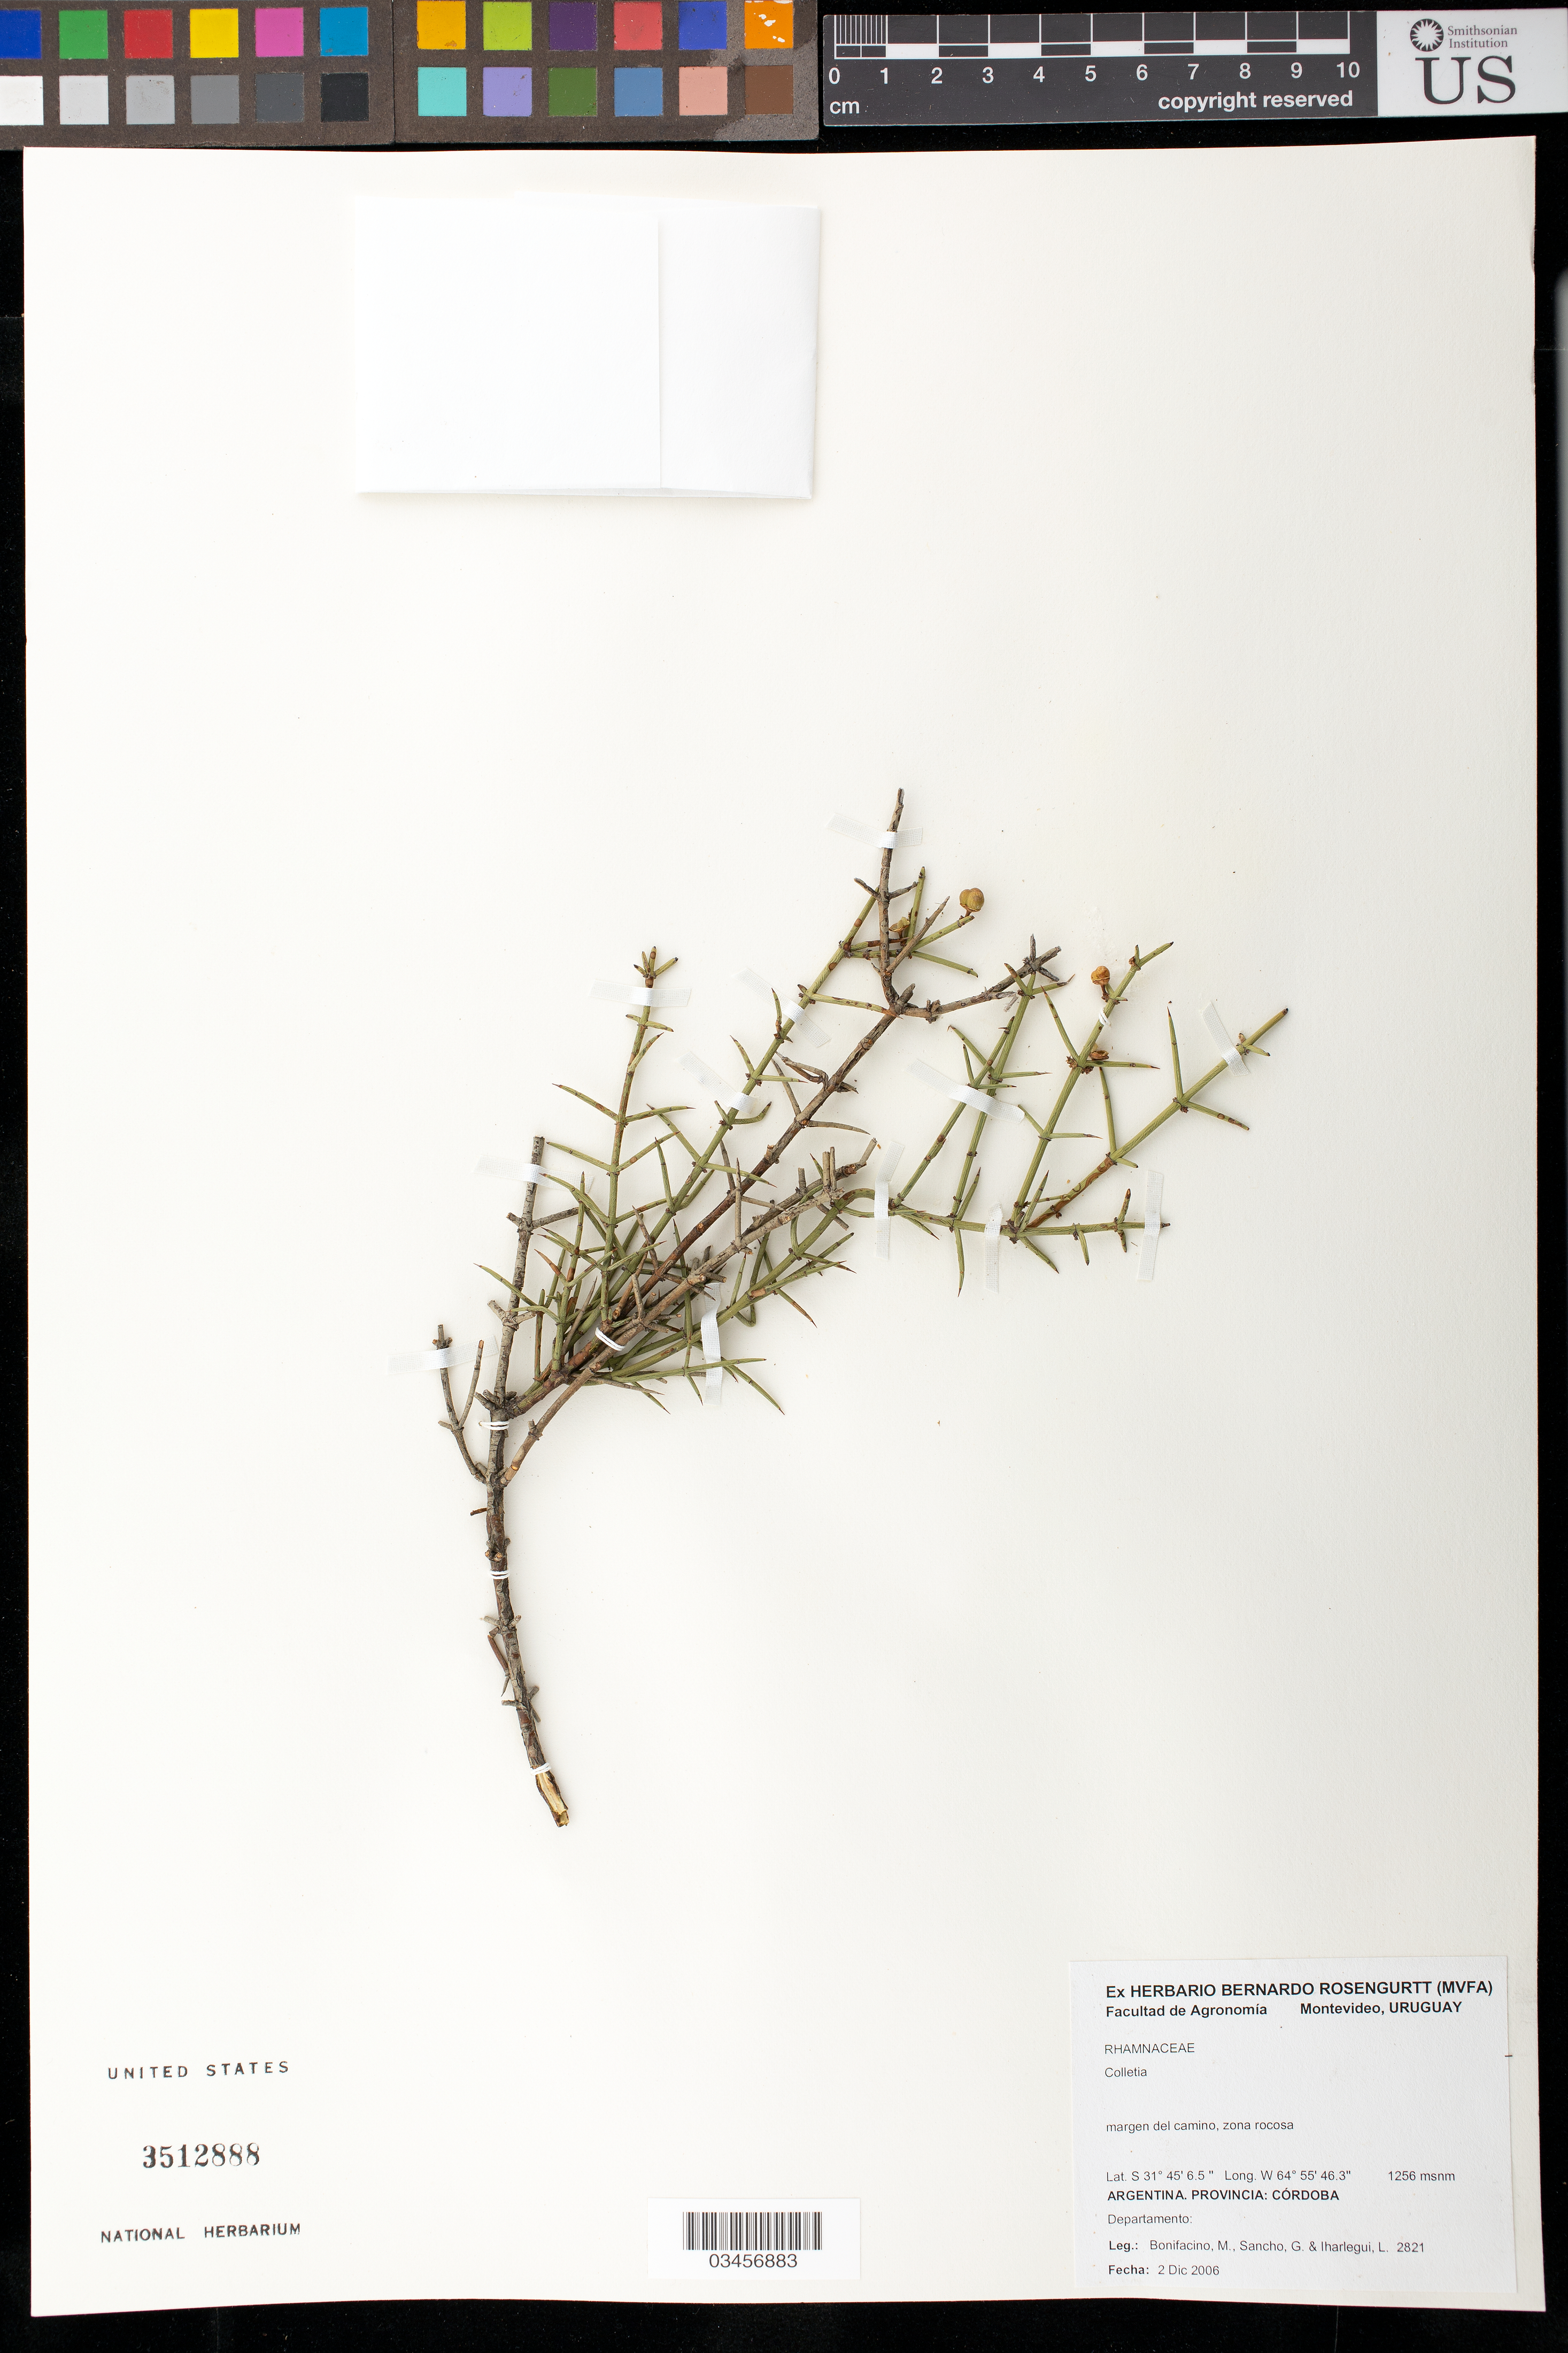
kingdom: Plantae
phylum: Tracheophyta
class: Magnoliopsida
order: Rosales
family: Rhamnaceae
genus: Colletia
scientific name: Colletia sp.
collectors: M. Bonifacino, G. Sancho & L. Iharlegui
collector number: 2821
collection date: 2006-12-02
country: Argentina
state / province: Córdoba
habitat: Margen del camino, zona rocosa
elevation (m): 1256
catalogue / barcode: US 3512888